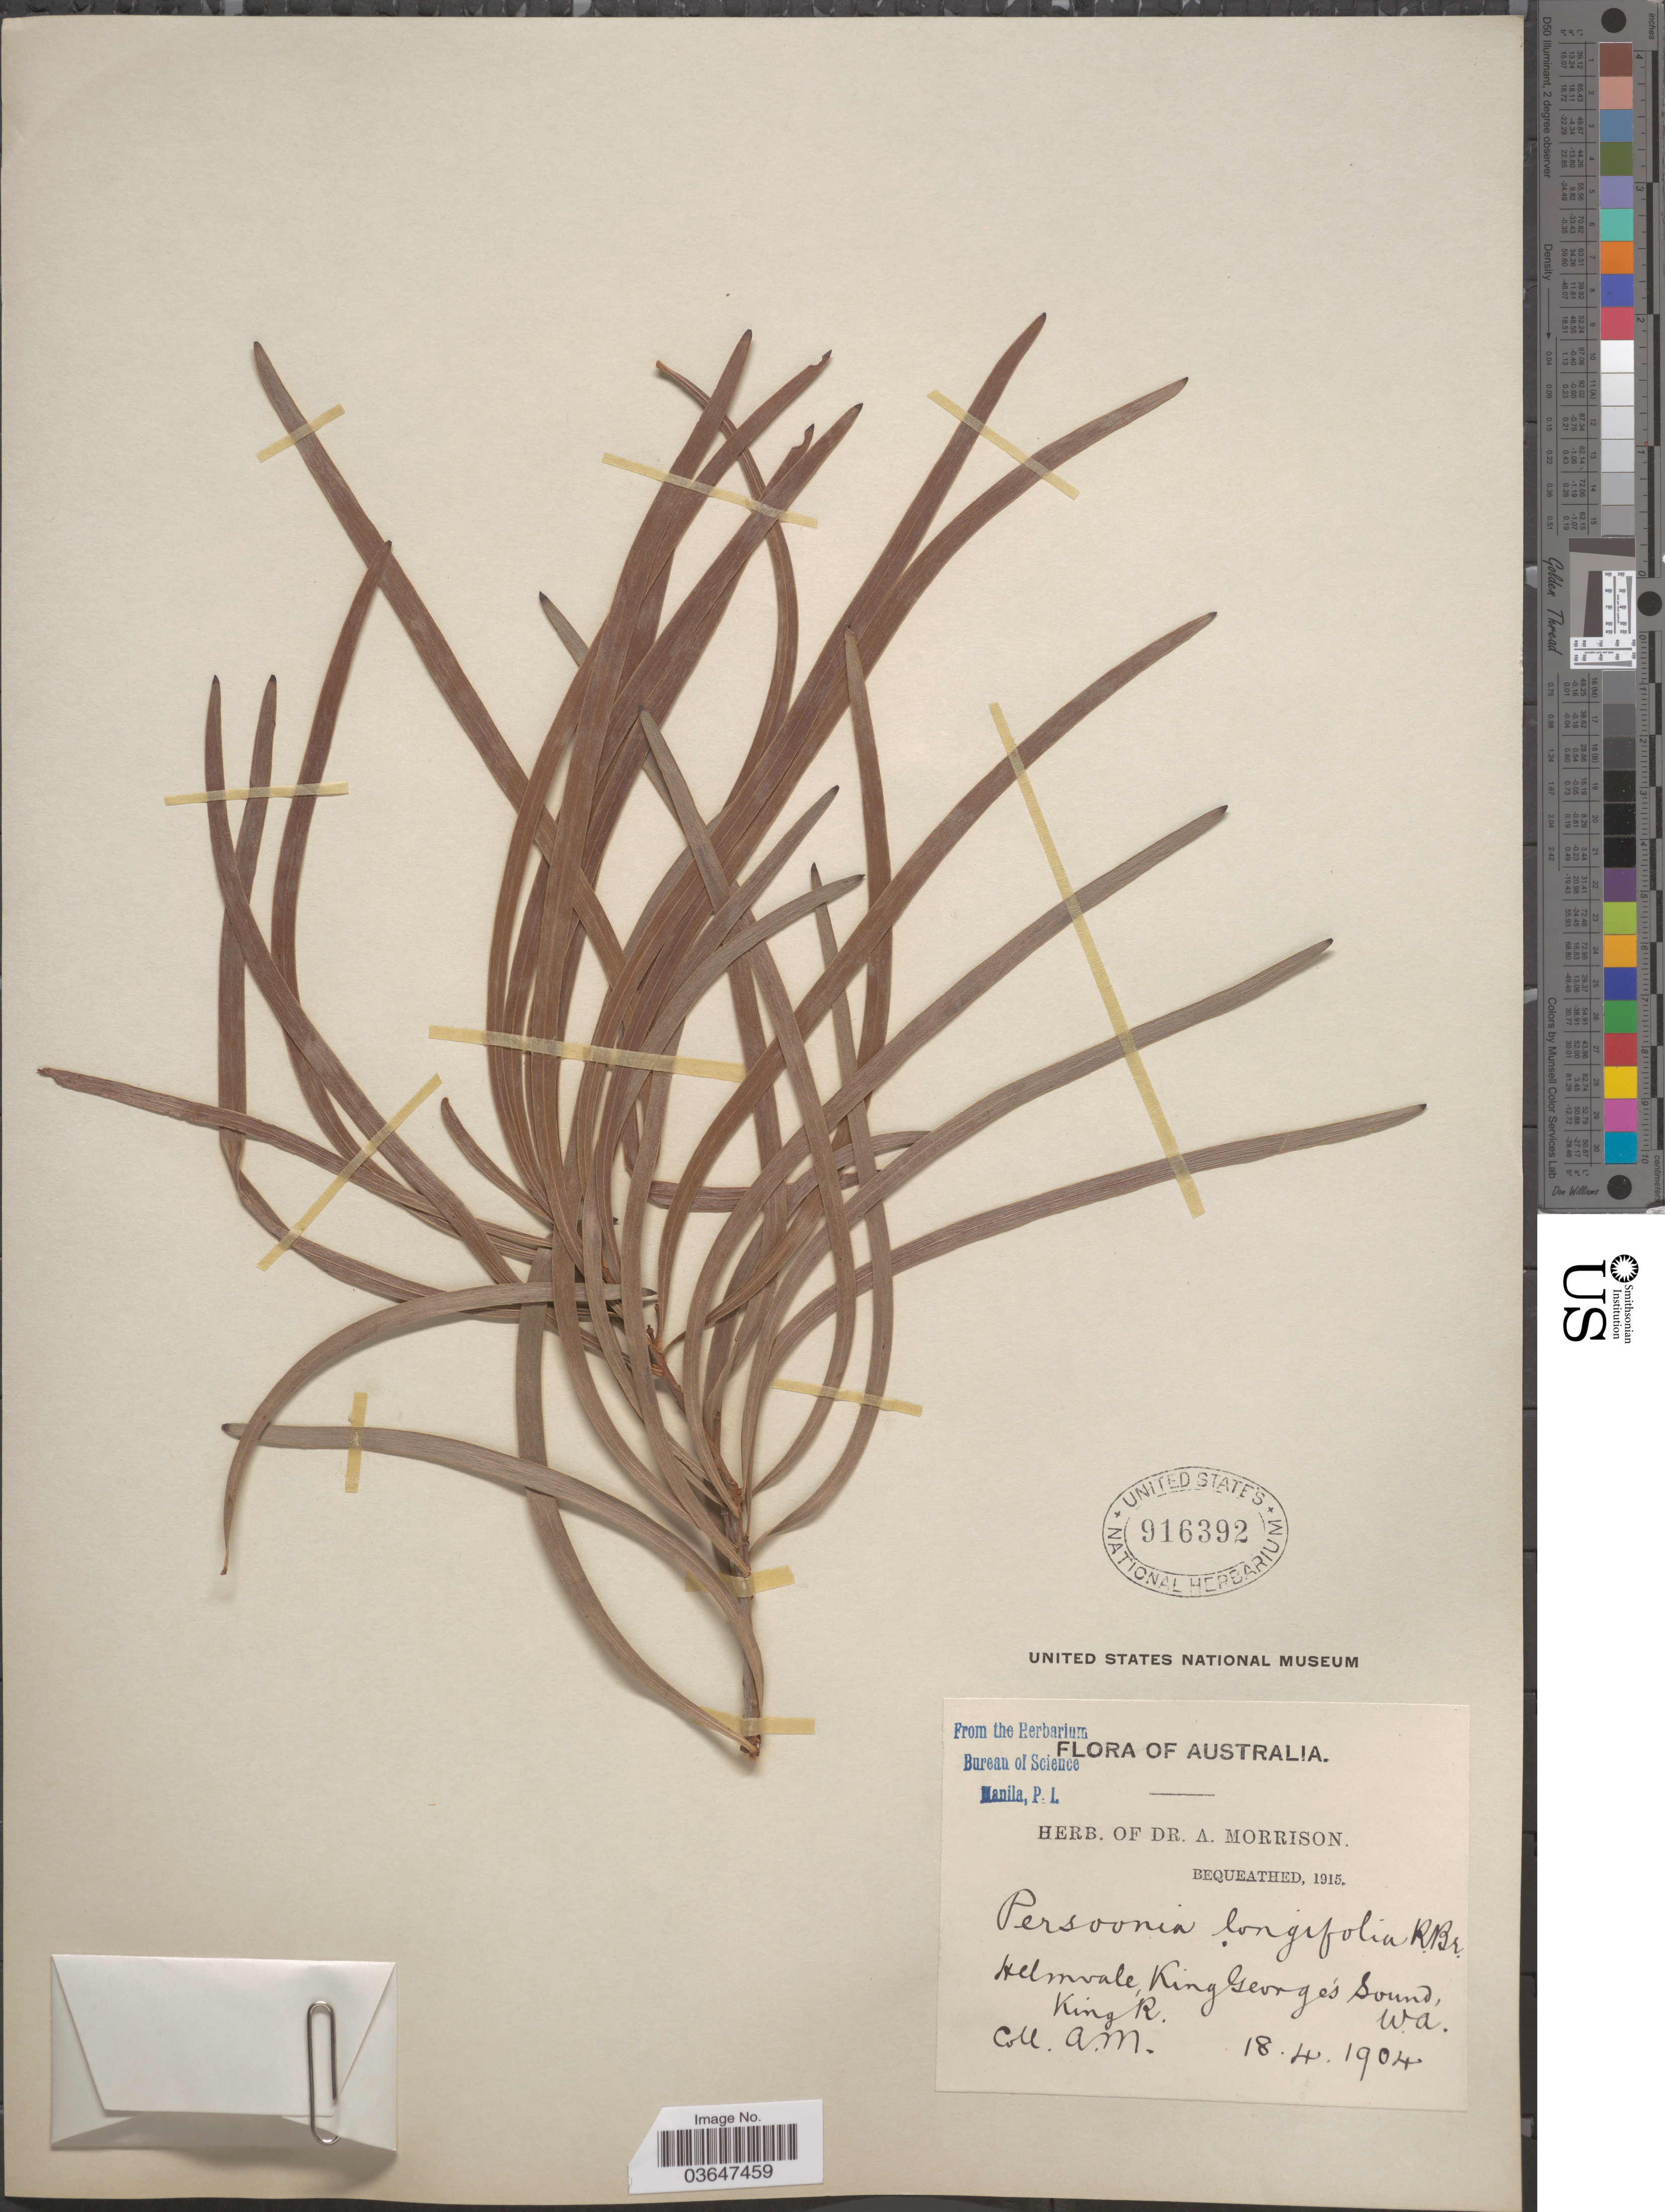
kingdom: Plantae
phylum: Tracheophyta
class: Magnoliopsida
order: Proteales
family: Proteaceae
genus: Persoonia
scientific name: Persoonia longifolia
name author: R. Br.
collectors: A. Morrison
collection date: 1904-04-18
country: Australia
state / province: Western Australia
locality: Helmvale, King George's Sound. King R. W.A.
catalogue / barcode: US 916392